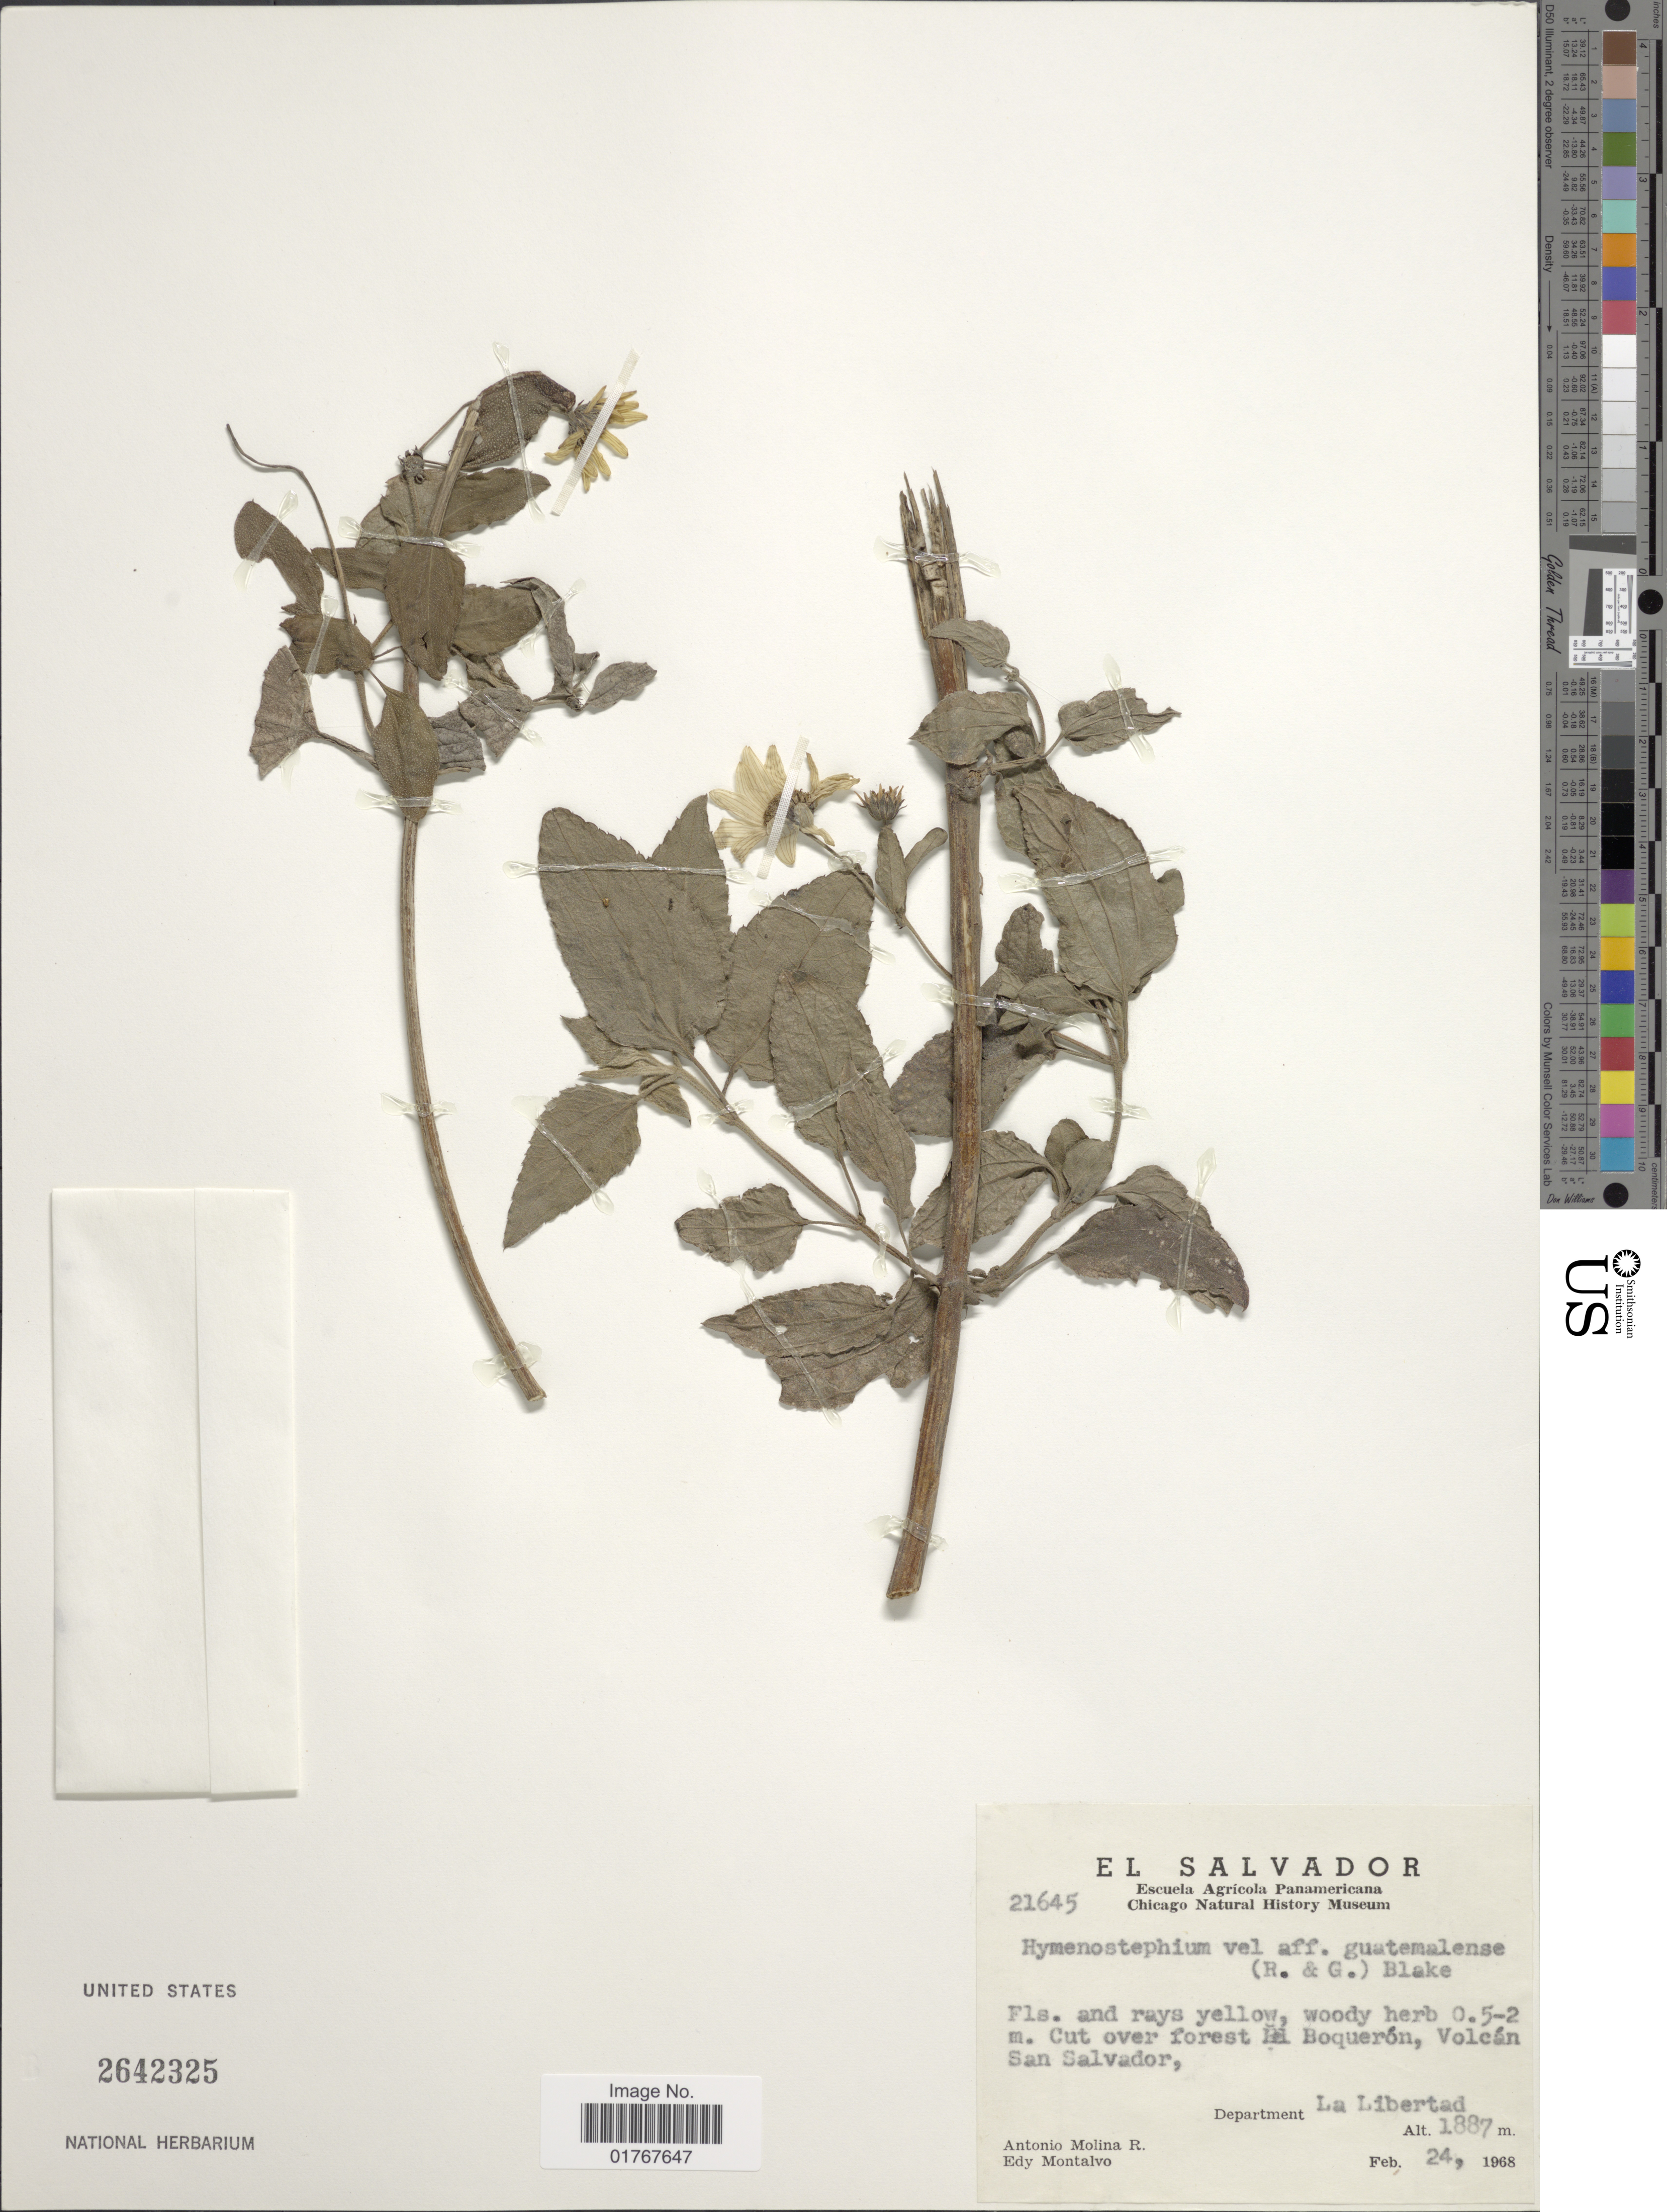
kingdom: Plantae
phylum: Tracheophyta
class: Magnoliopsida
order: Asterales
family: Asteraceae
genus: Viguiera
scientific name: Viguiera cordata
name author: (Hook. & Arn.) D'Arcy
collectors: A. Molina R. & E. A. Montalvo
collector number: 21645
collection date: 1968-10-24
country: El Salvador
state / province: La Libertad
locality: Cut over forest El Boquerón, Volcán San Salvador, Department La Libertad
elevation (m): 1887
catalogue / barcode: US 2642325